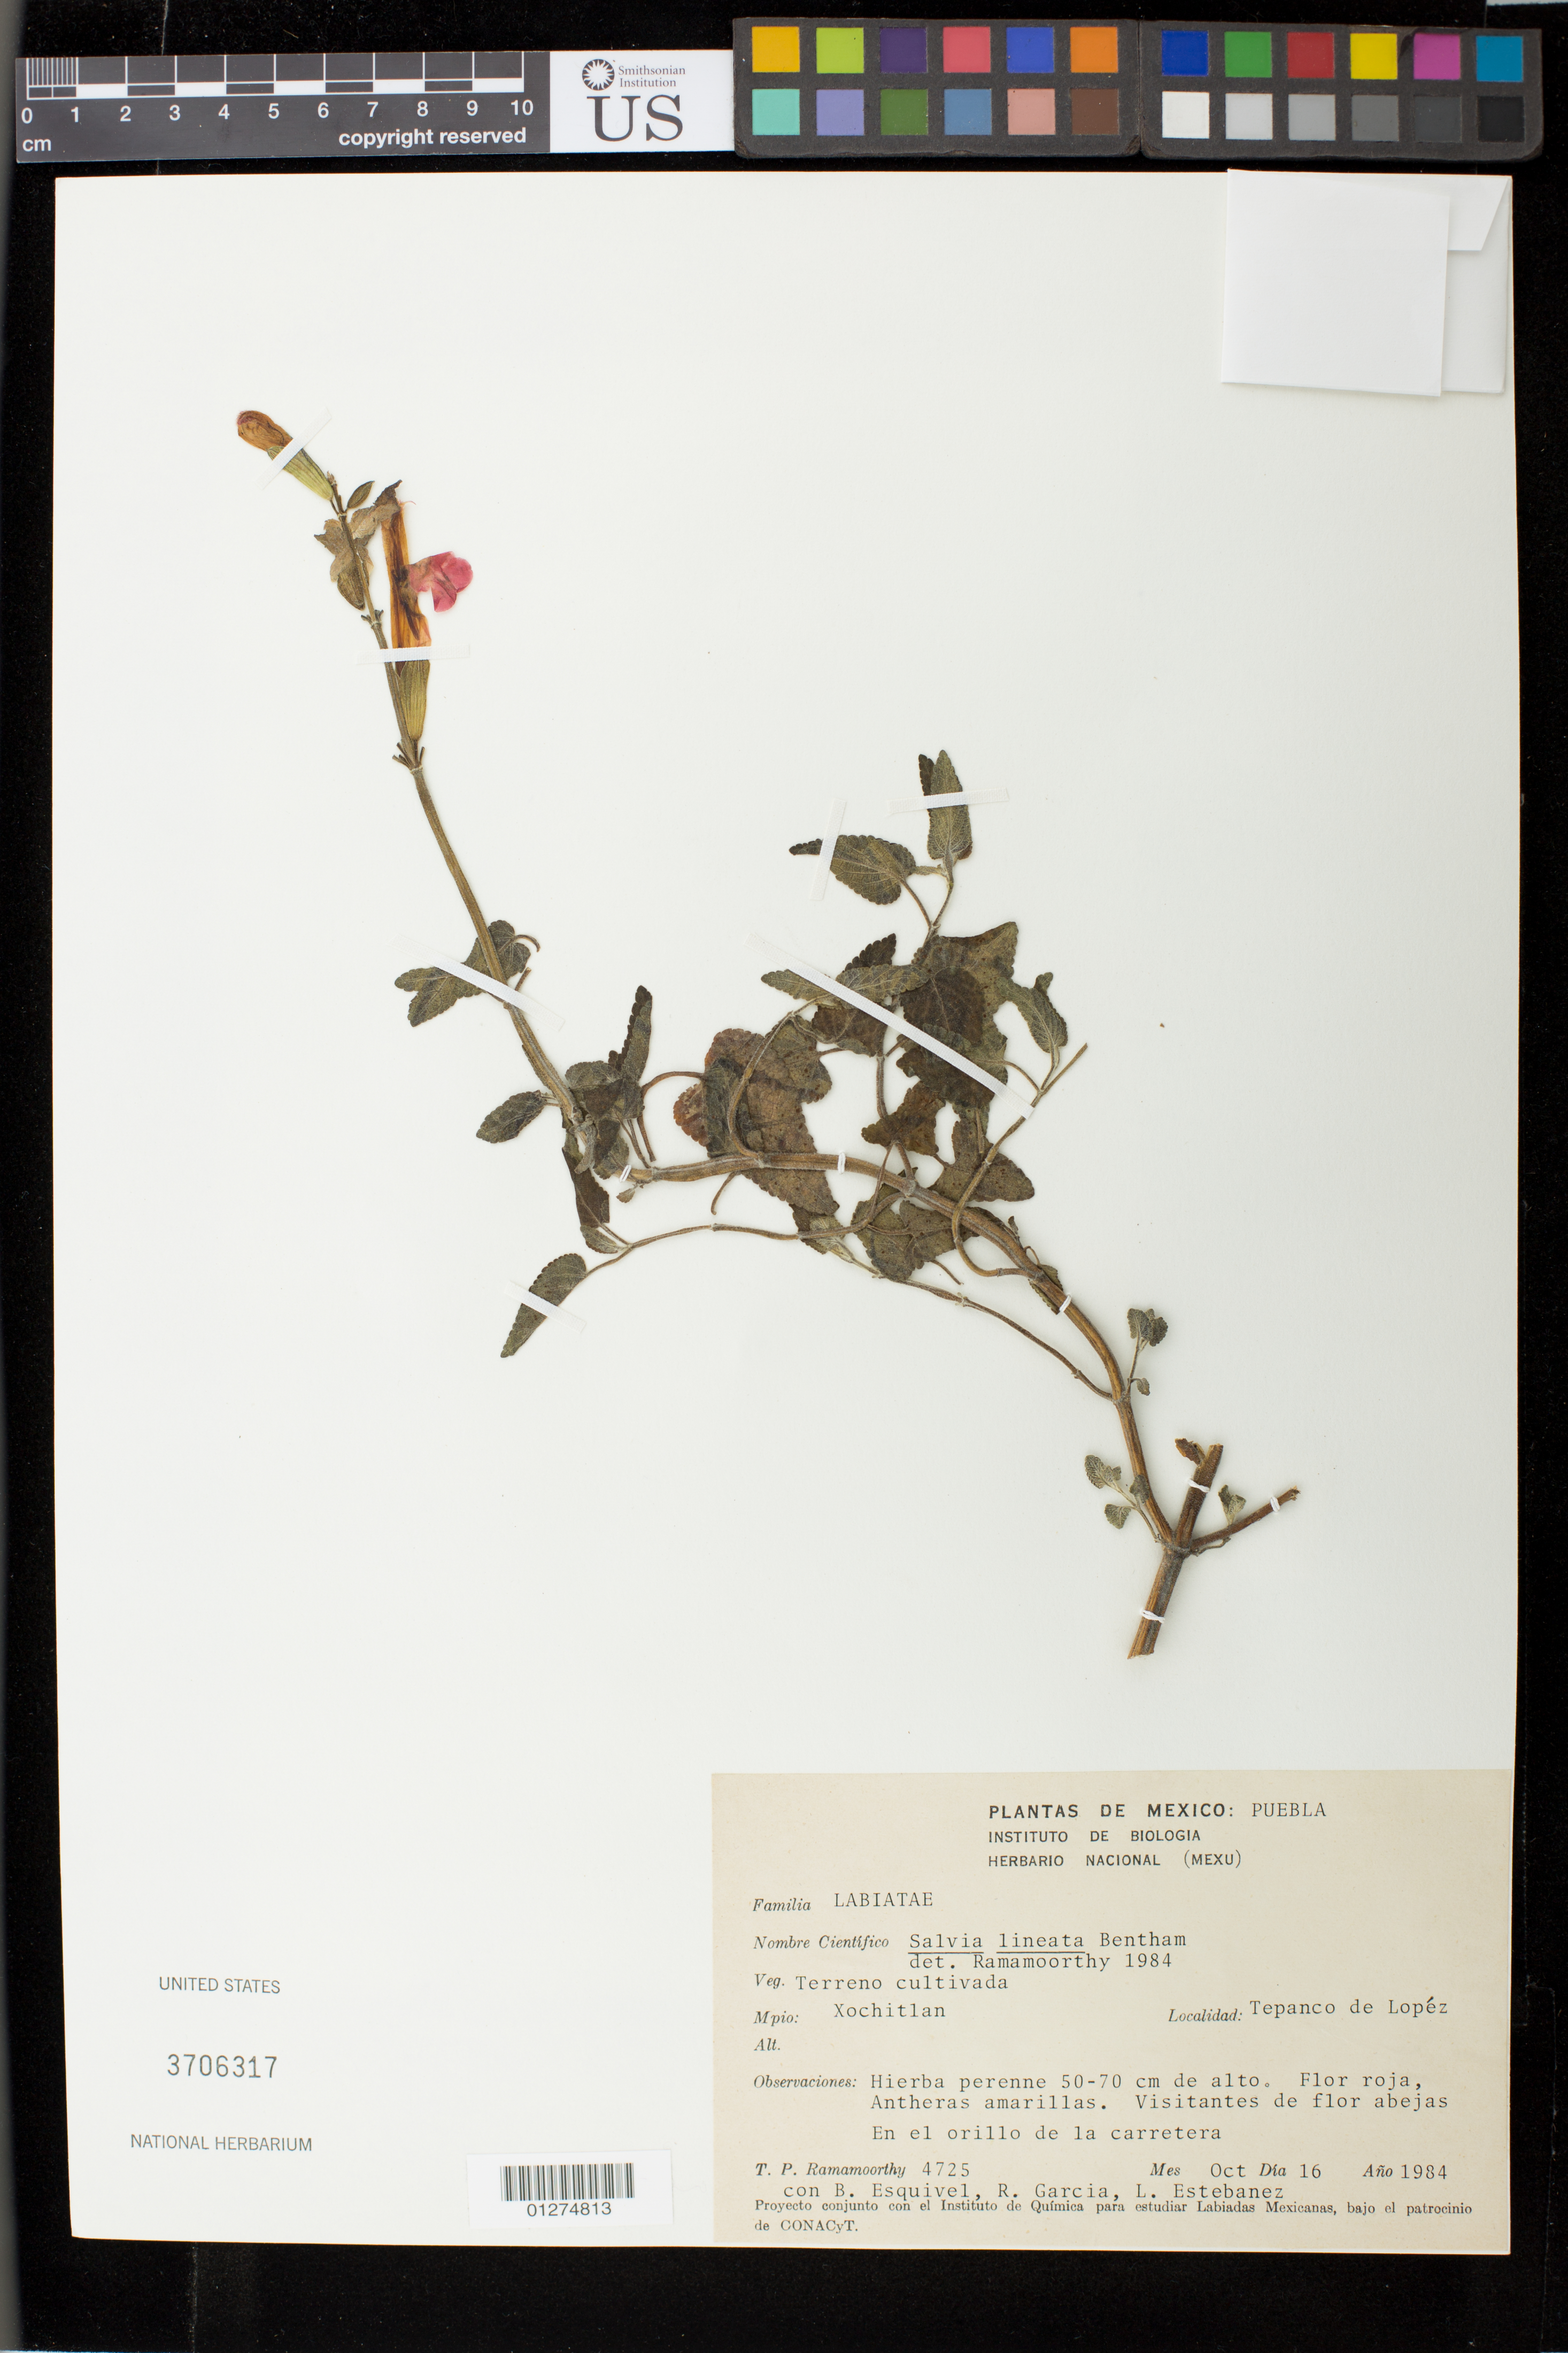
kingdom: Plantae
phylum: Tracheophyta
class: Magnoliopsida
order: Lamiales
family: Lamiaceae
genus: Salvia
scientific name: Salvia lineata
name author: Benth.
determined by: Ramamoorthy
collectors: B. Esquivel, R. Garcia & L. Estebanez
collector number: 4725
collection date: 1984-10-16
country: Mexico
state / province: Puebla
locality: Tepanco de López, Mpio, Xochitlan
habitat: terreno cultivada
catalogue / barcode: US 3706317